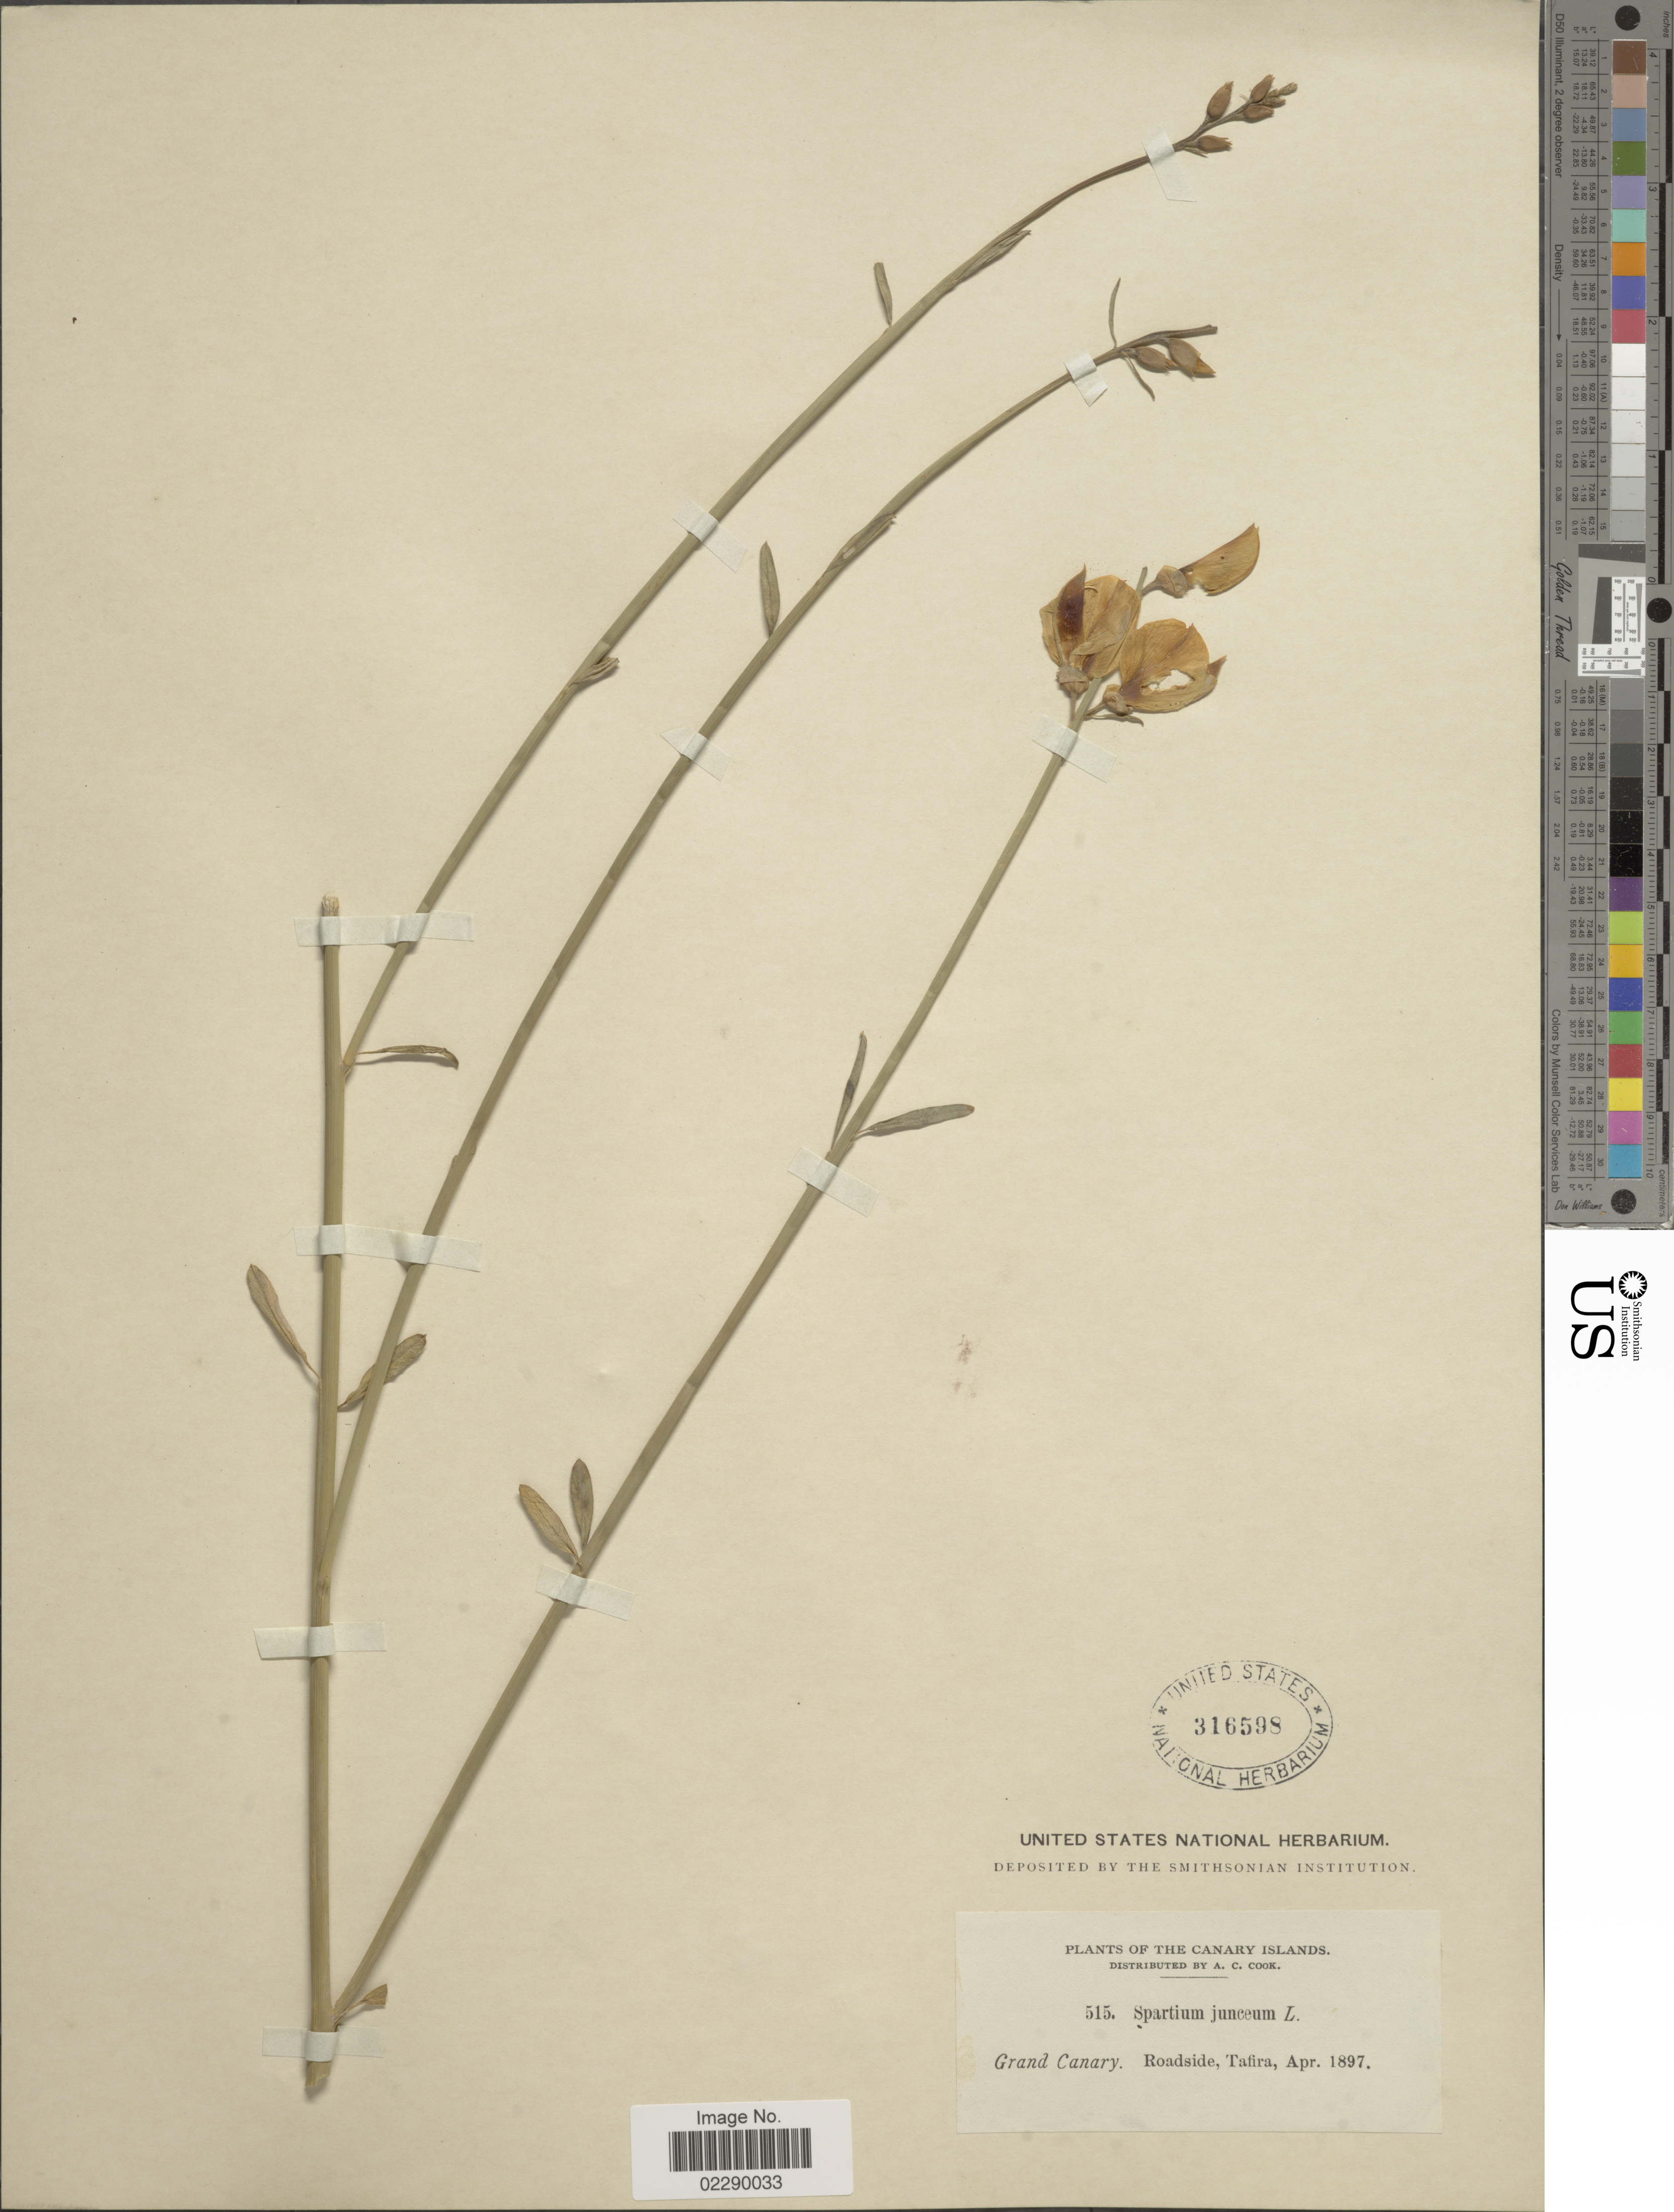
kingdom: Plantae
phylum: Tracheophyta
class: Magnoliopsida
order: Fabales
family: Fabaceae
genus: Spartium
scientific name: Spartium junceum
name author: L.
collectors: Alice C. Cook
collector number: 515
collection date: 1897-04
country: Spain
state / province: Canarias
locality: Canary Islands. Grand Canary. Roadside, Tafira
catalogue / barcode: US 316598